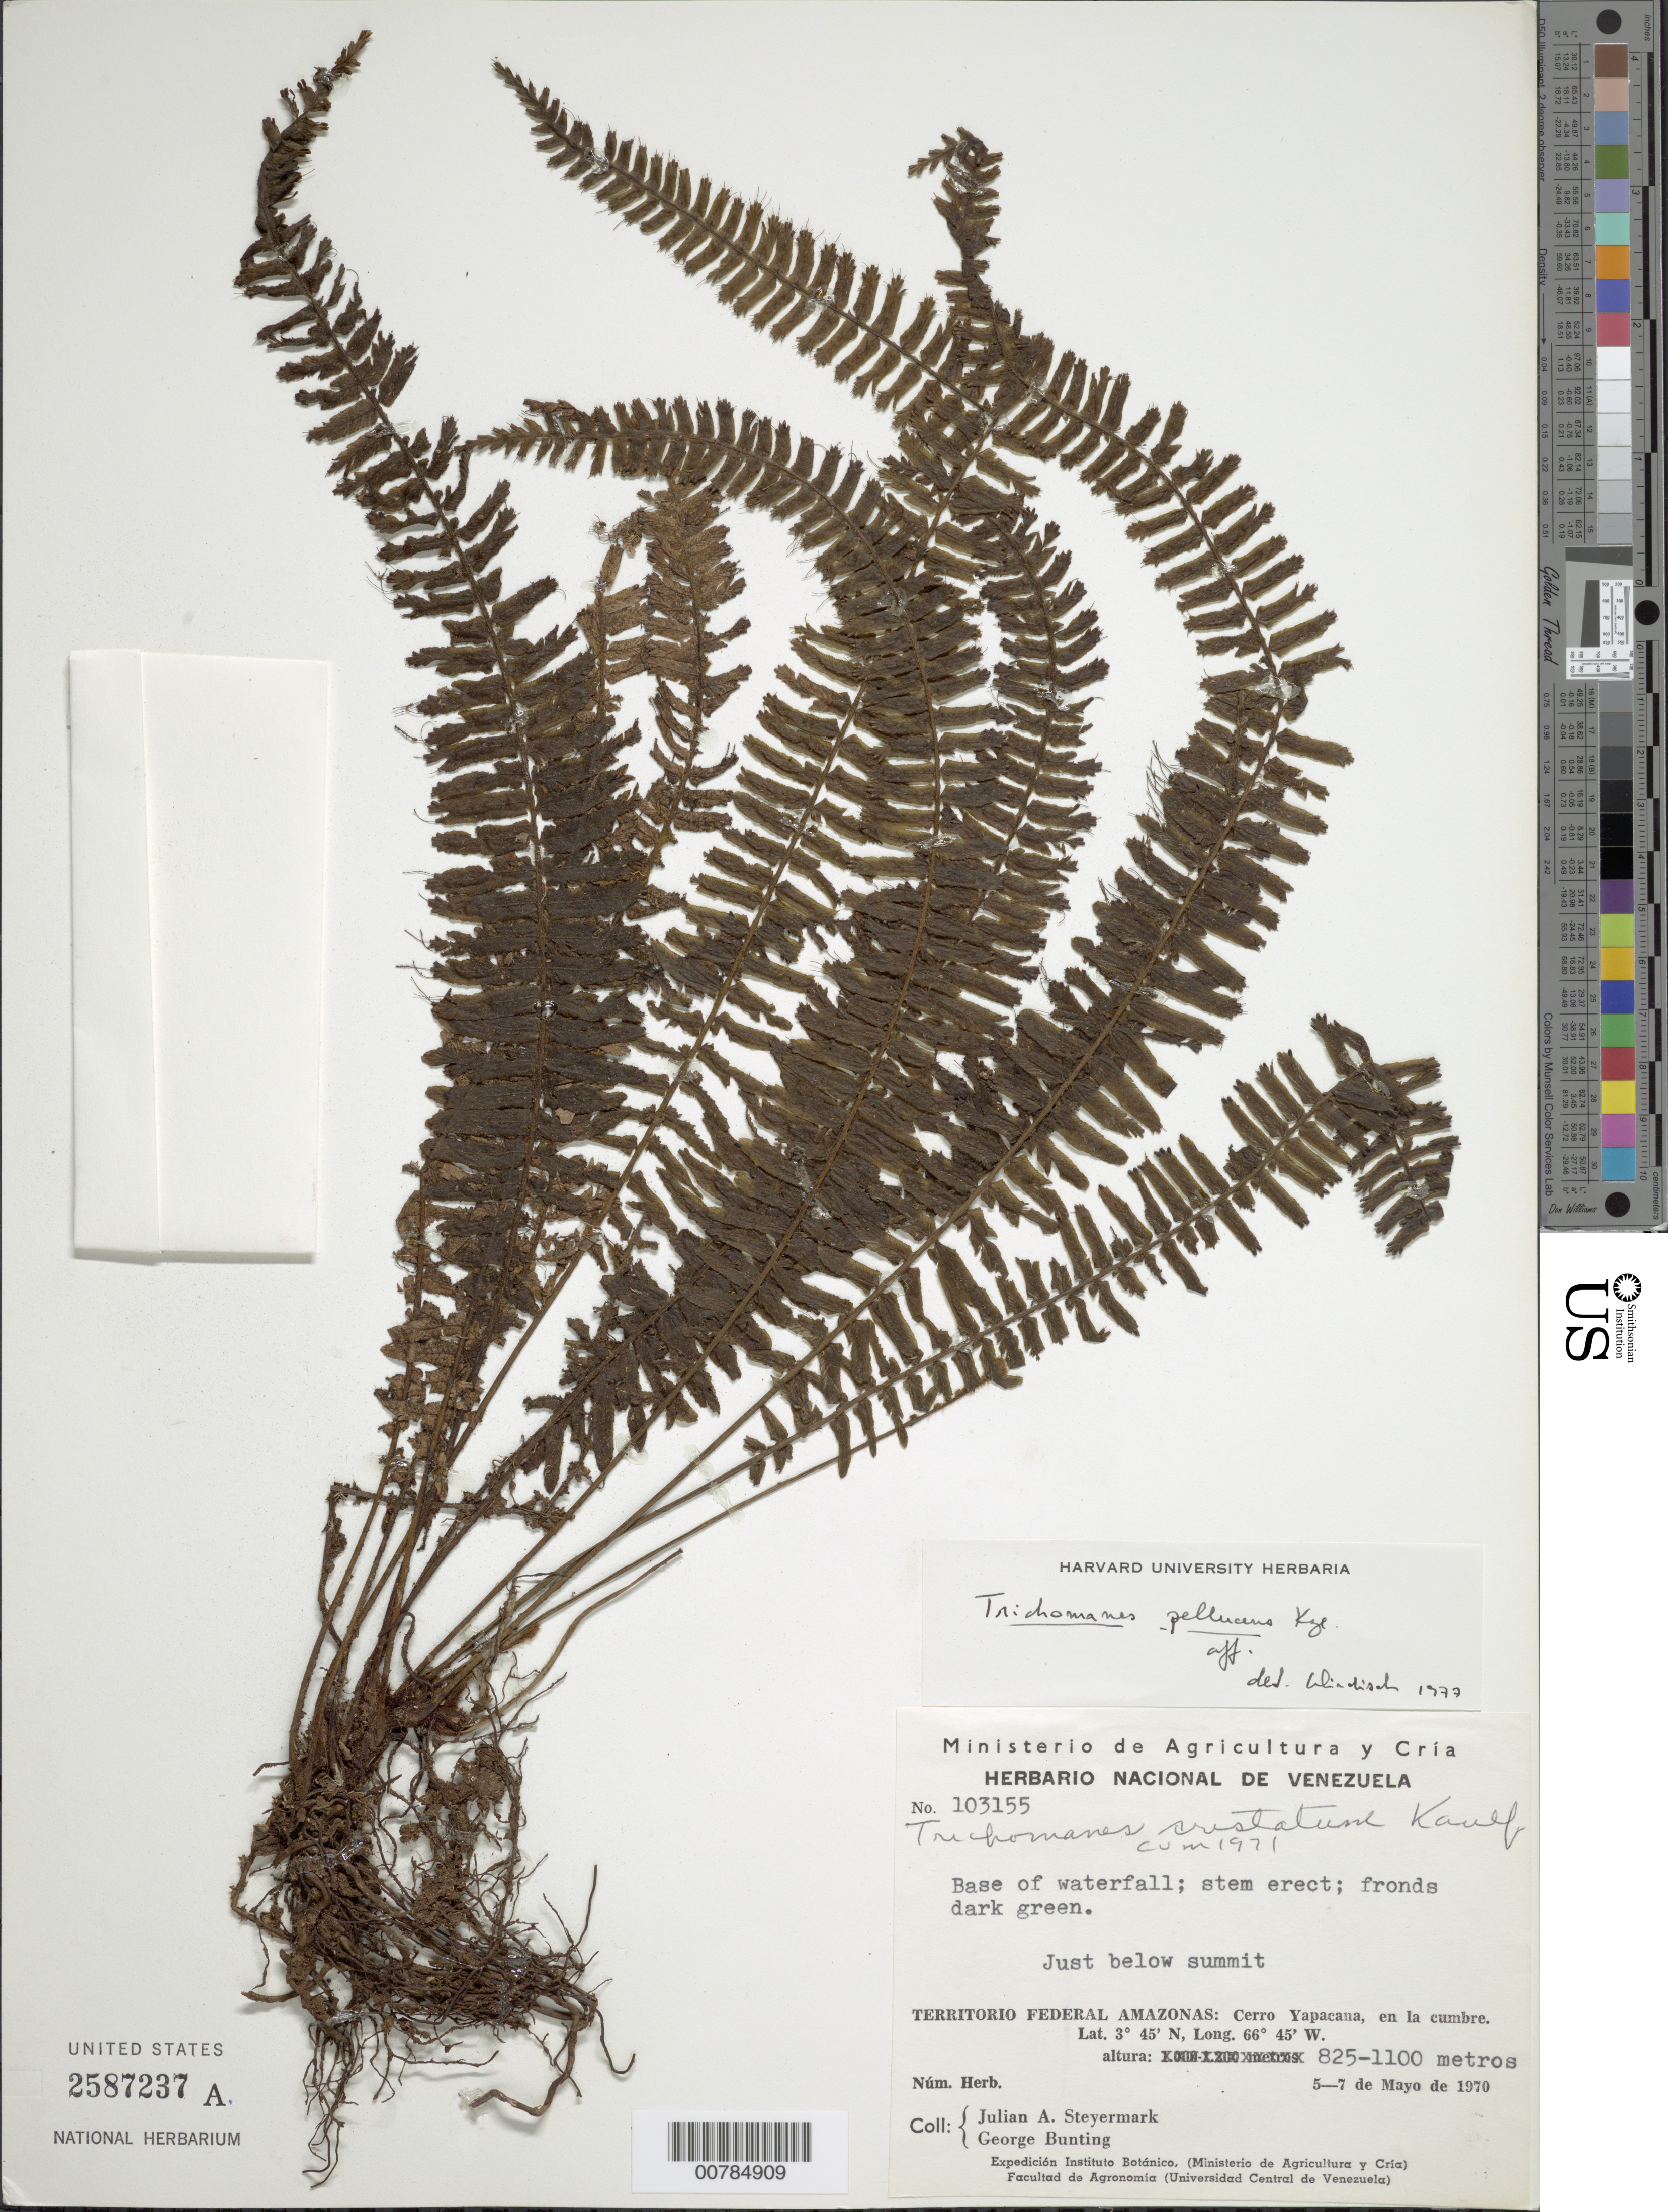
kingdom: Plantae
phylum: Tracheophyta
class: Polypodiopsida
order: Hymenophyllales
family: Hymenophyllaceae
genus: Trichomanes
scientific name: Trichomanes accedens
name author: C. Presl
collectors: J. Steyermark & G. S. Bunting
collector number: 103155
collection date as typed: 5-May-70 to 7-May-70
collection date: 1970-05-05/1970-05-07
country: Venezuela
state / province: Amazonas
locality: Cerro Yapacána, la cumbre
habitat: Base of waterfall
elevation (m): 825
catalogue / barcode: US 2587237